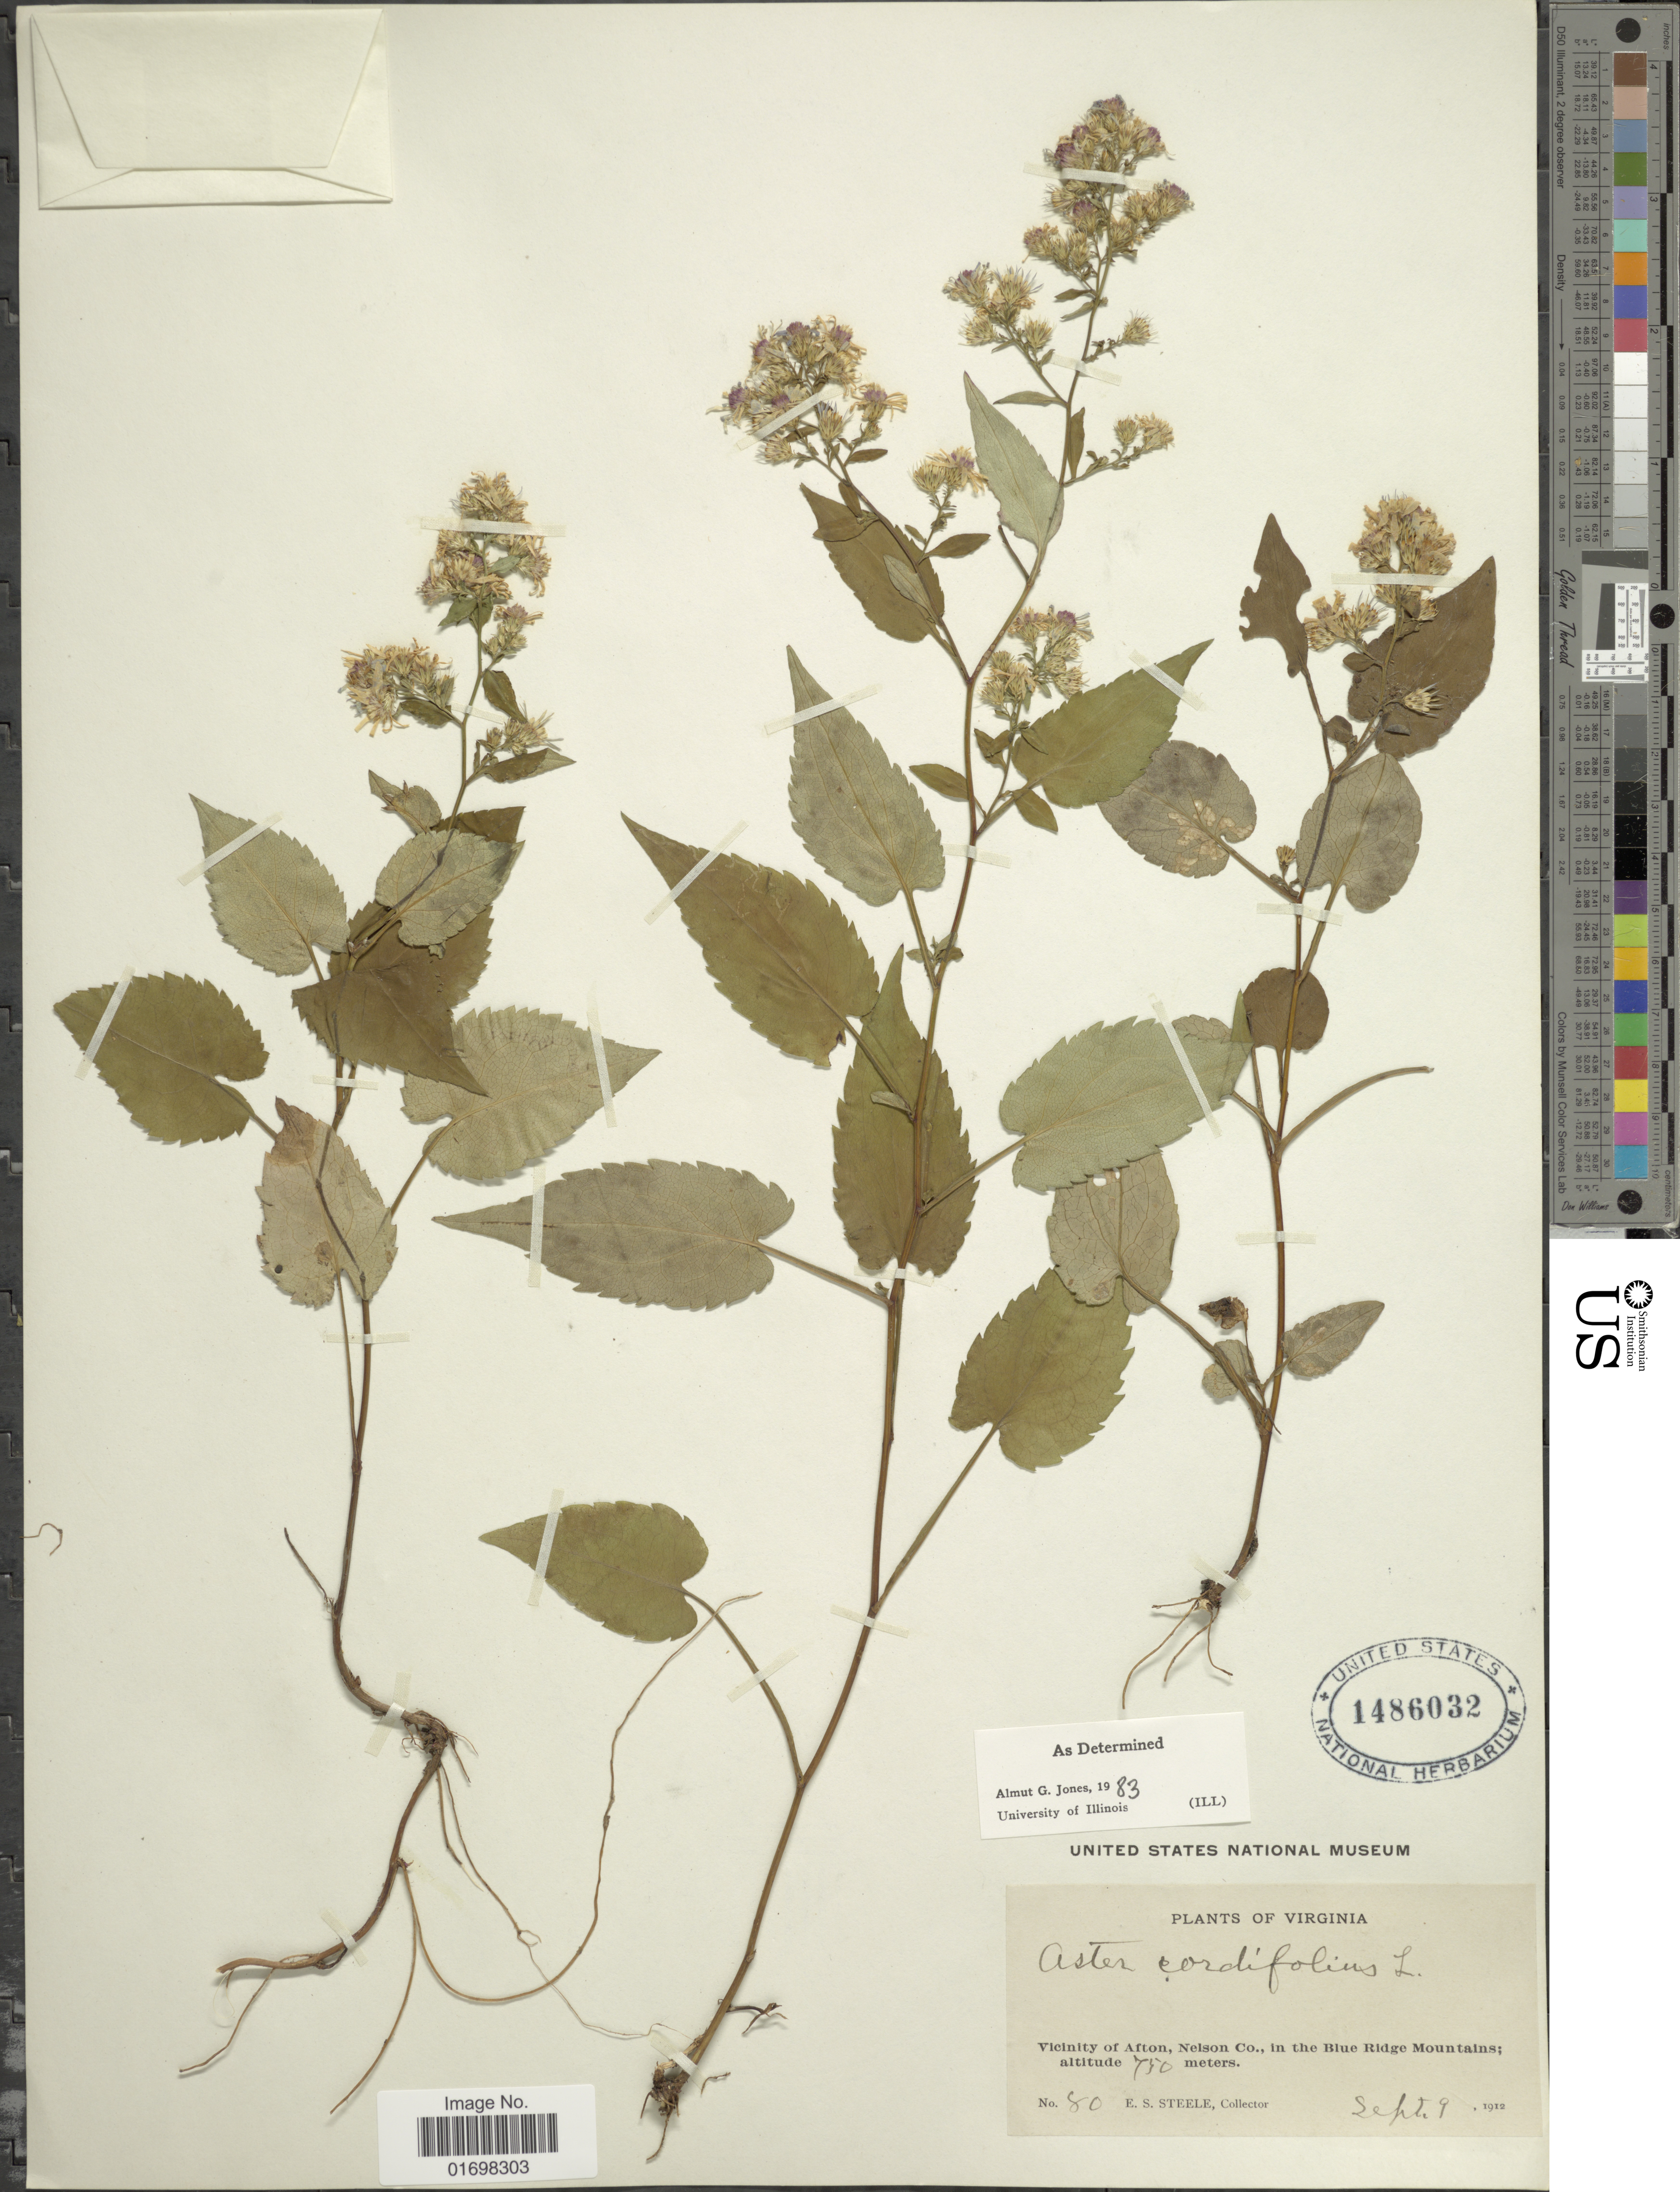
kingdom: Plantae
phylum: Tracheophyta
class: Magnoliopsida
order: Asterales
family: Asteraceae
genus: Symphyotrichum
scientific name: Symphyotrichum cordifolium var. cordifolium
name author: (L.) G.L. Nesom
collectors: E. Steele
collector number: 80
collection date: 1912-09-09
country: United States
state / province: Virginia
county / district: Nelson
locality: Vicinity of Afton, Nelson Co. in the Blue Ridge Mountains.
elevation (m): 750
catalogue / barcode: US 1486032